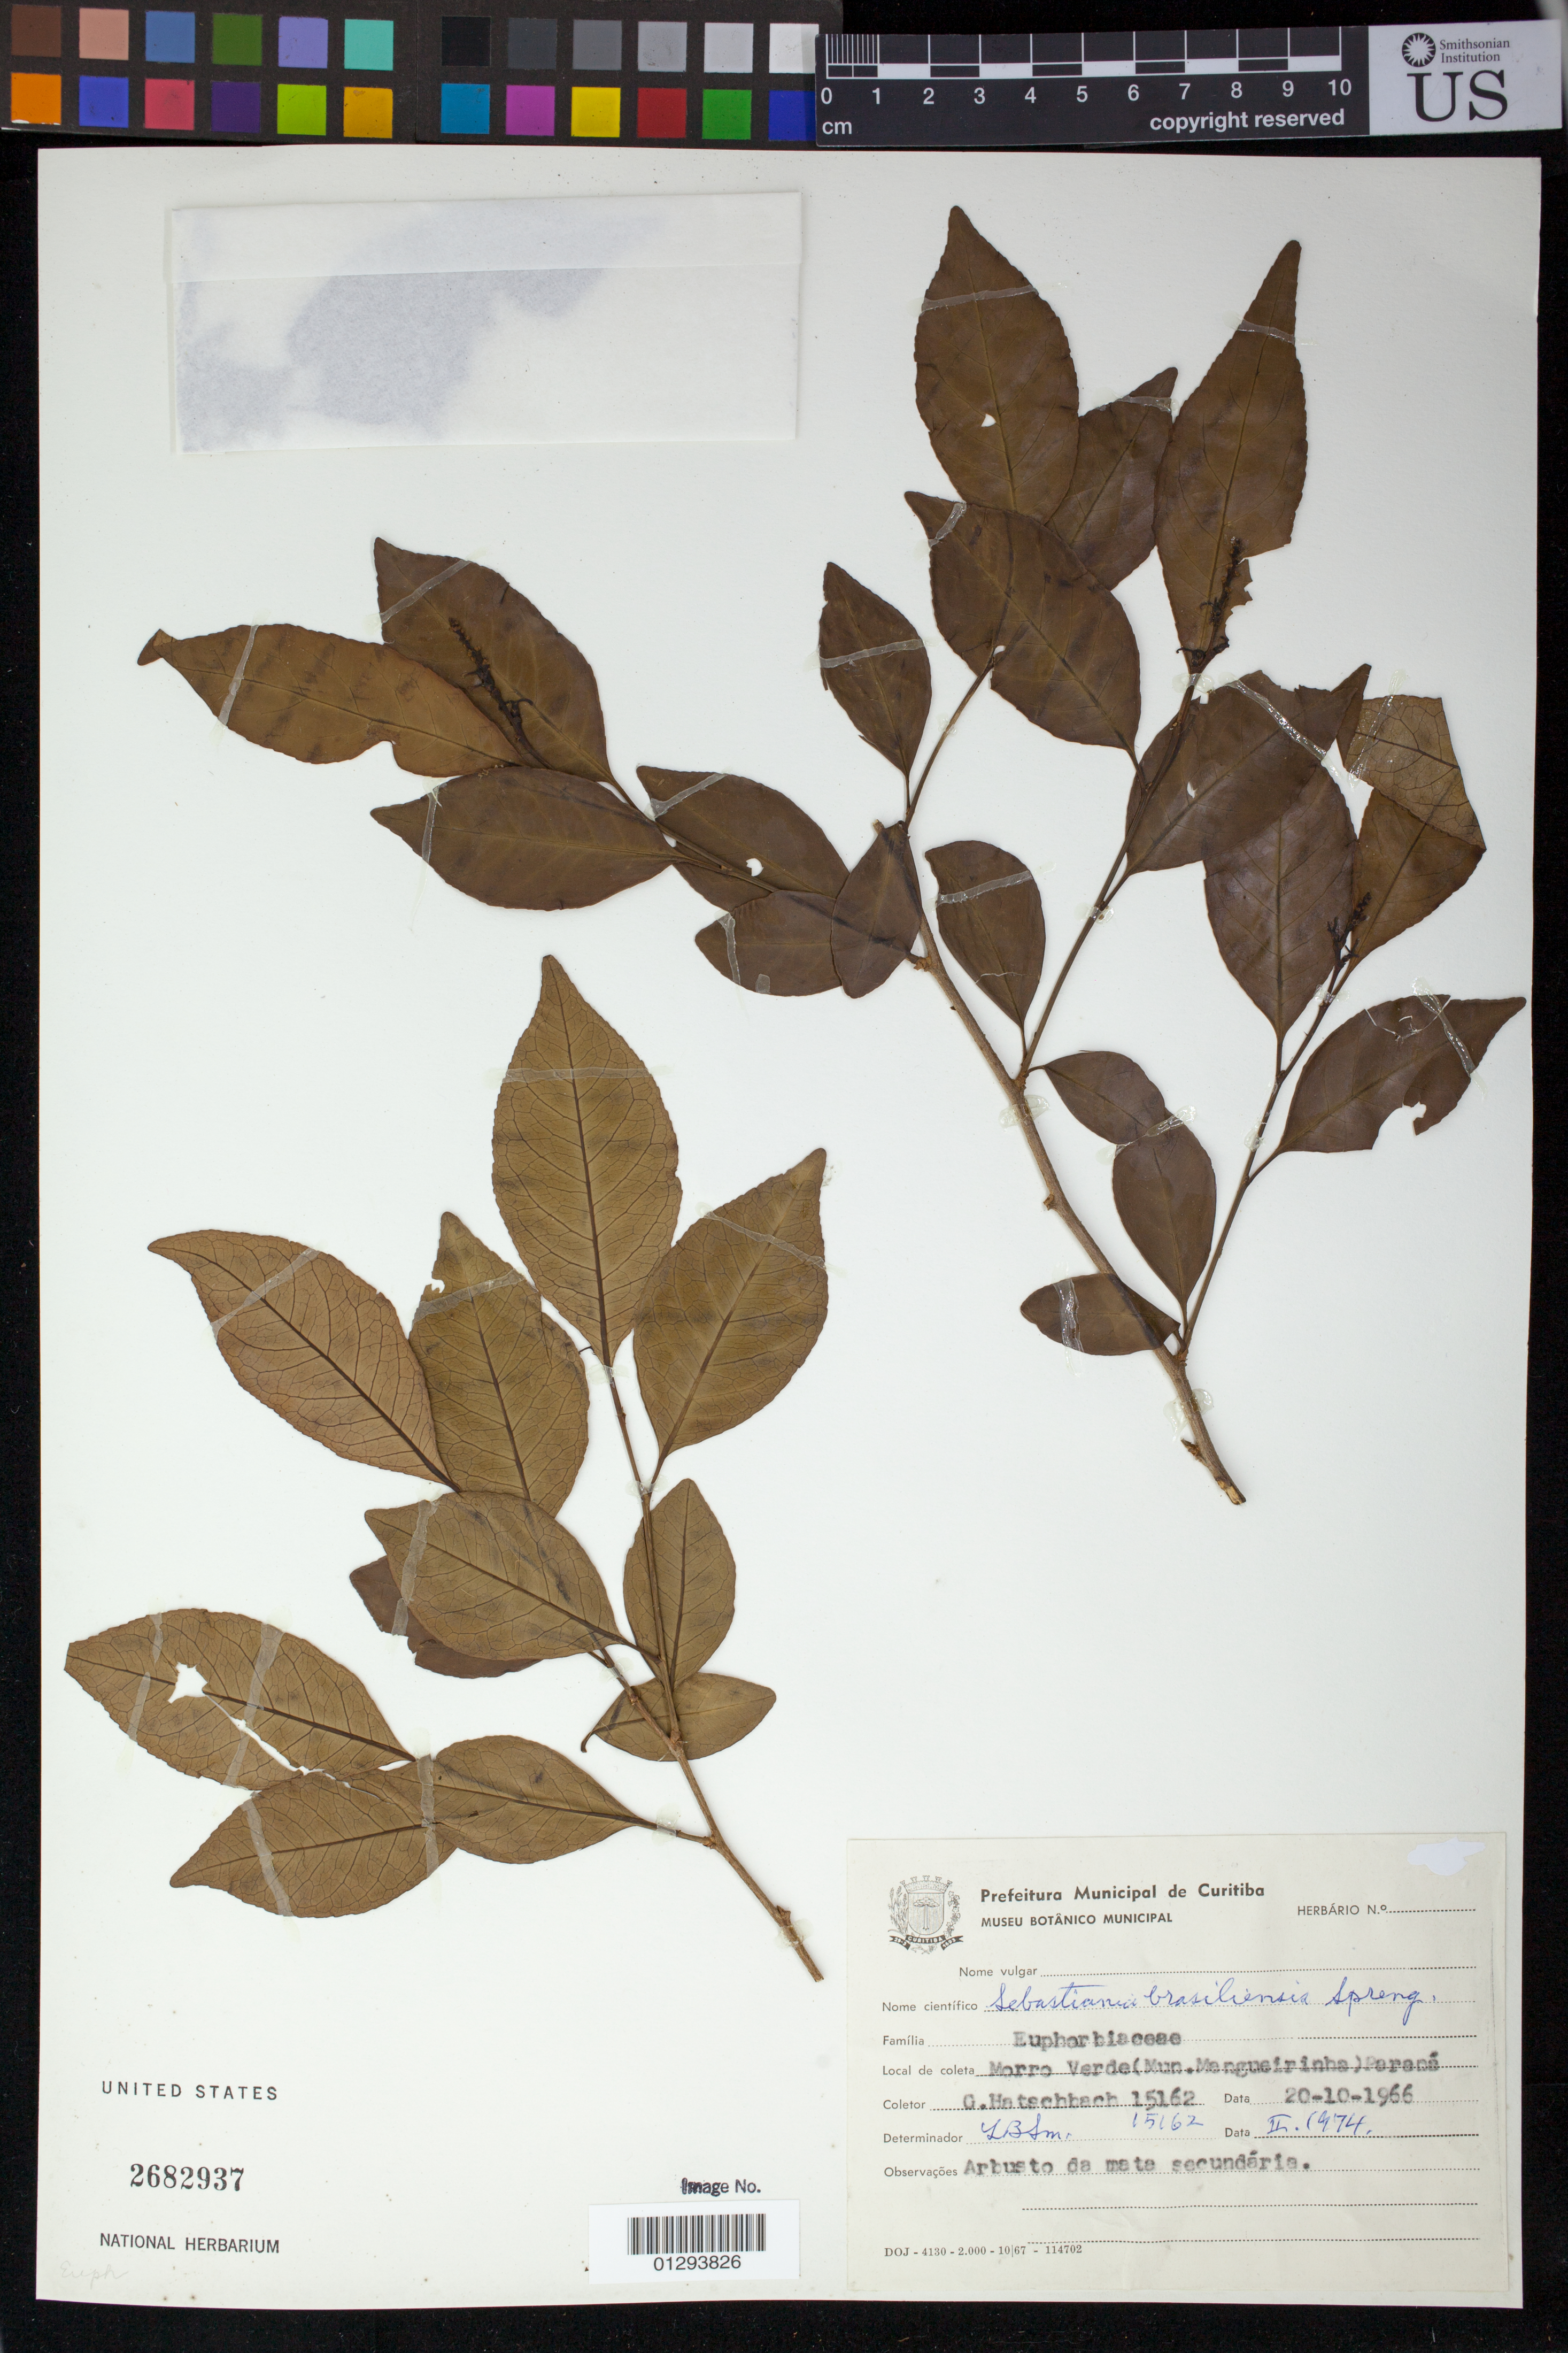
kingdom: Plantae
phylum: Tracheophyta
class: Magnoliopsida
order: Malpighiales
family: Euphorbiaceae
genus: Sebastiania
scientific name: Sebastiania brasiliensis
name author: Spreng.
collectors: G. Hatschbach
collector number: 15162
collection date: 1966-10-20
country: Brazil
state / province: Parana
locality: Curitiba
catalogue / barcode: US 2682937